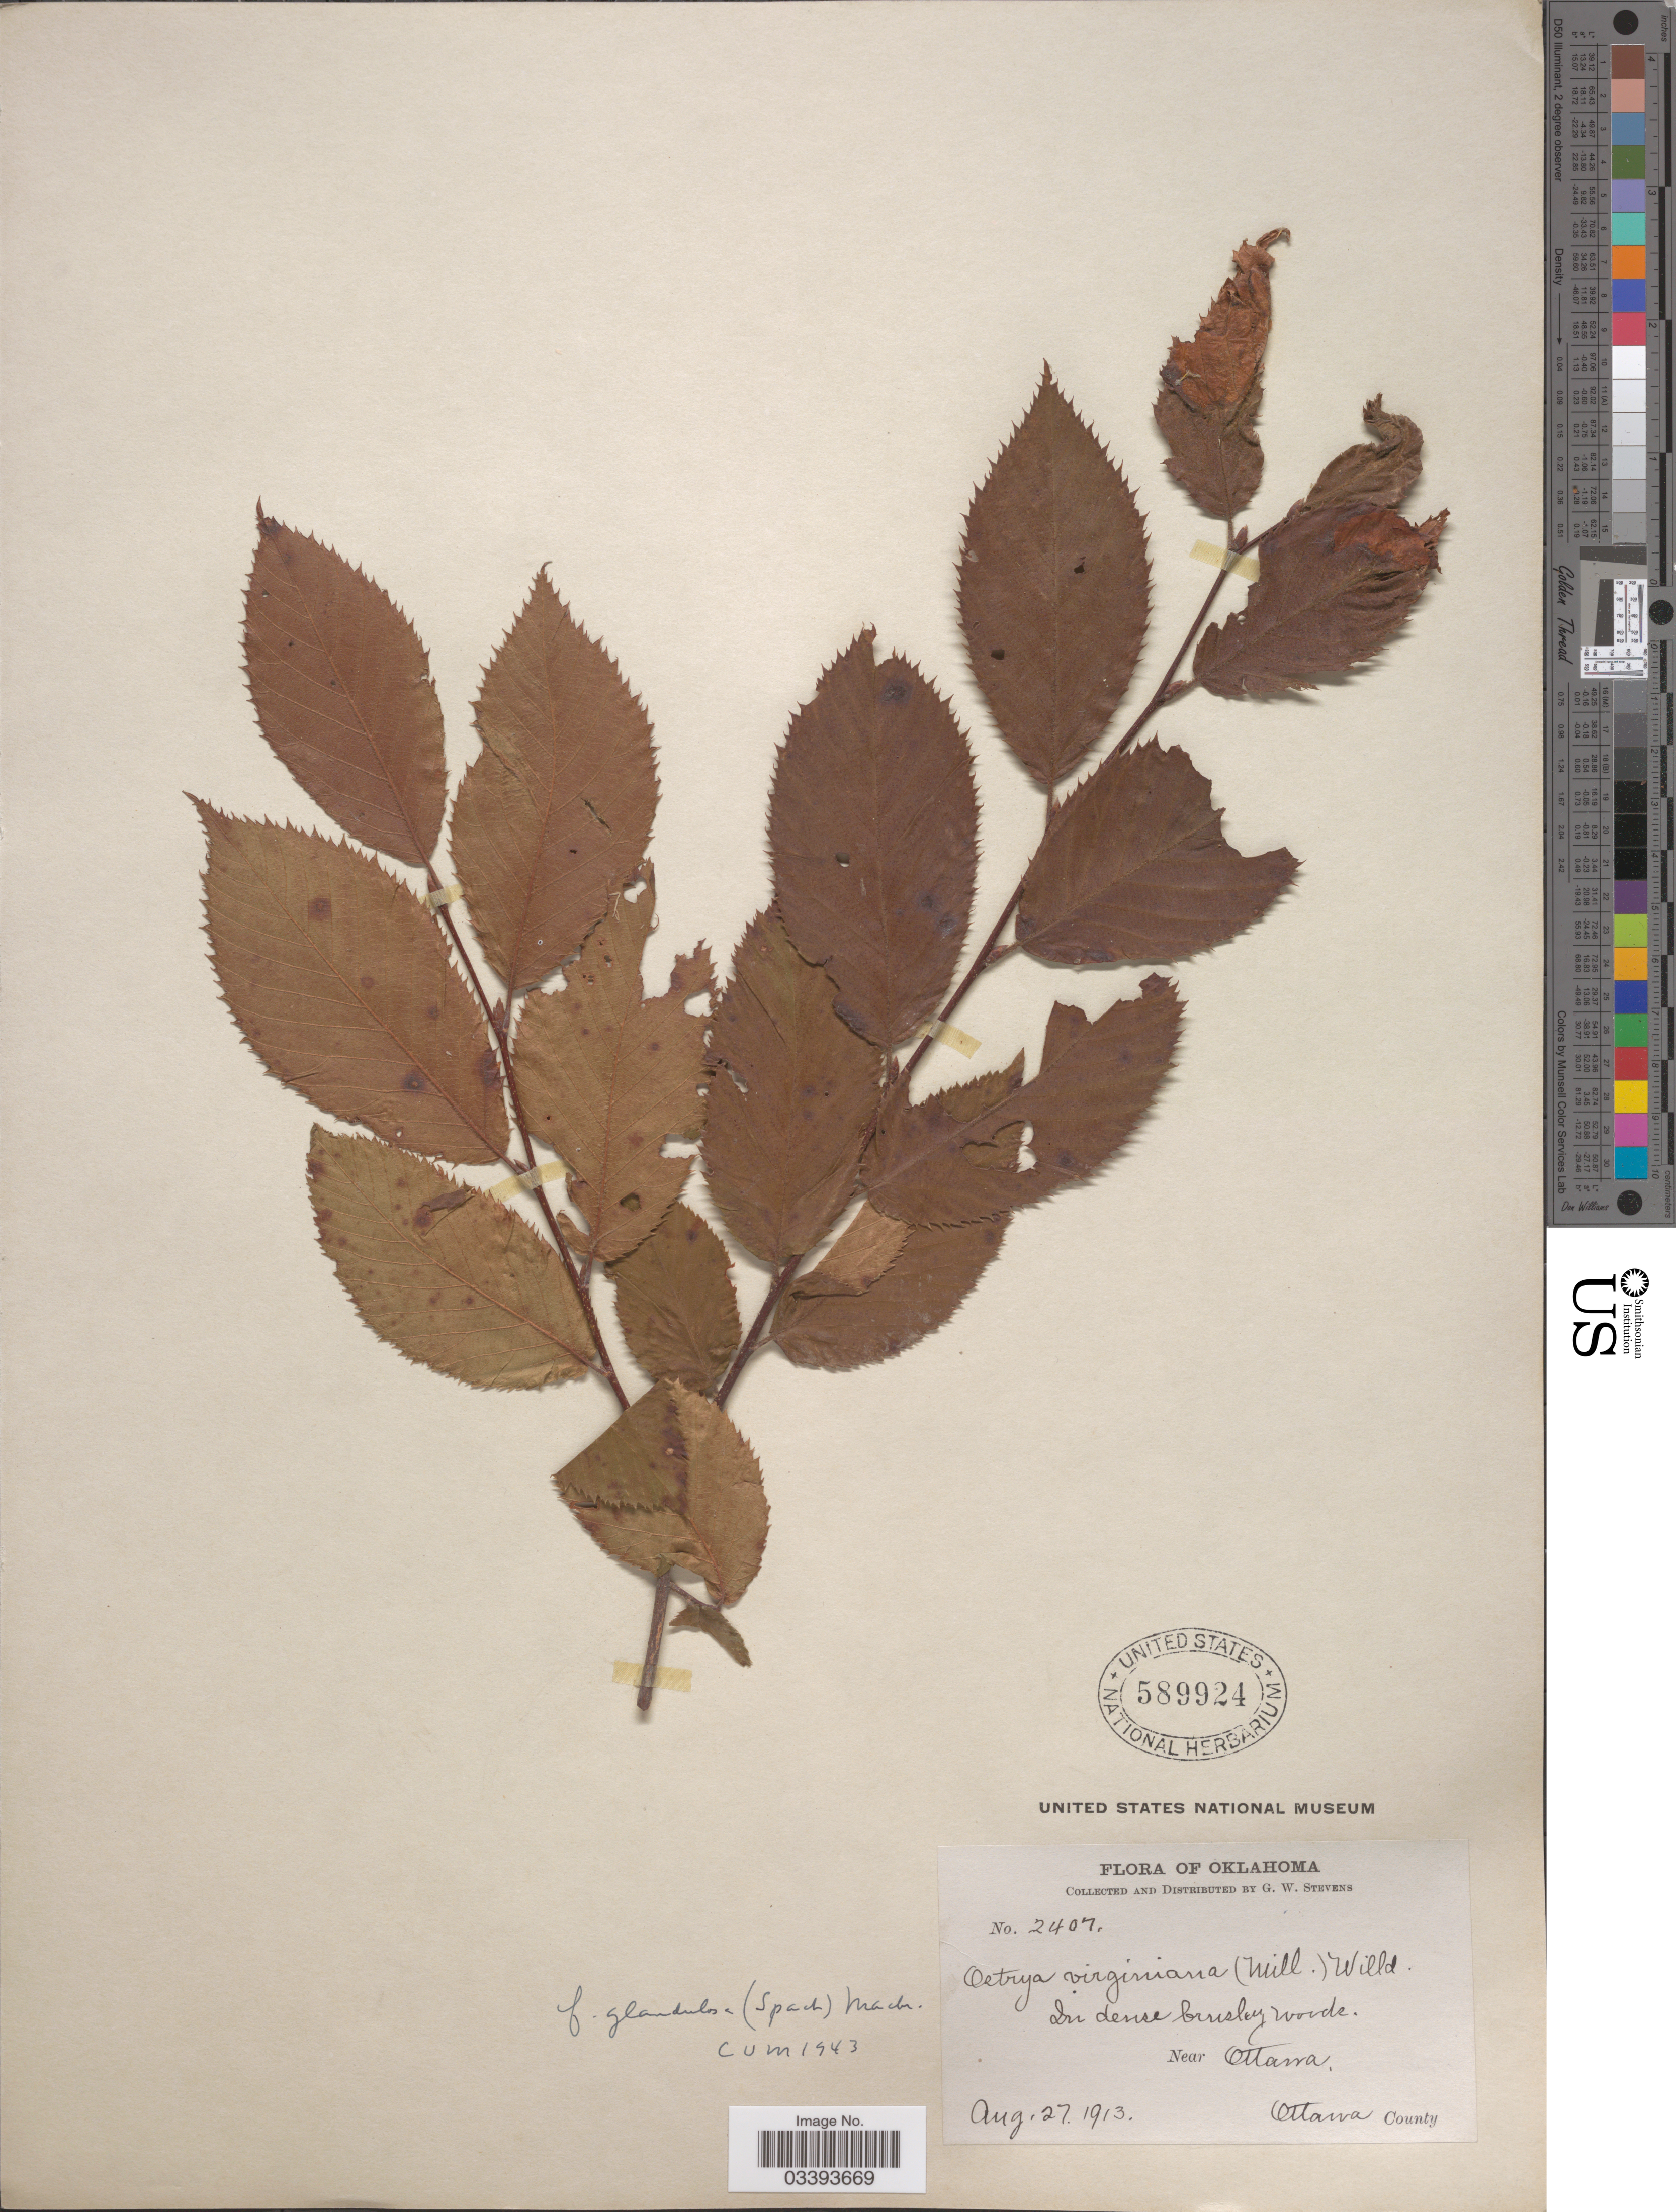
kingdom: Plantae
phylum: Tracheophyta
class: Magnoliopsida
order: Fagales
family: Betulaceae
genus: Ostrya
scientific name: Ostrya virginiana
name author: (Mill.) K. Koch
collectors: G. W. Stevens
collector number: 2407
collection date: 1913-08-27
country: United States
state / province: Oklahoma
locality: Near Ottawa, Ottawa County.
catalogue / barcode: US 589924